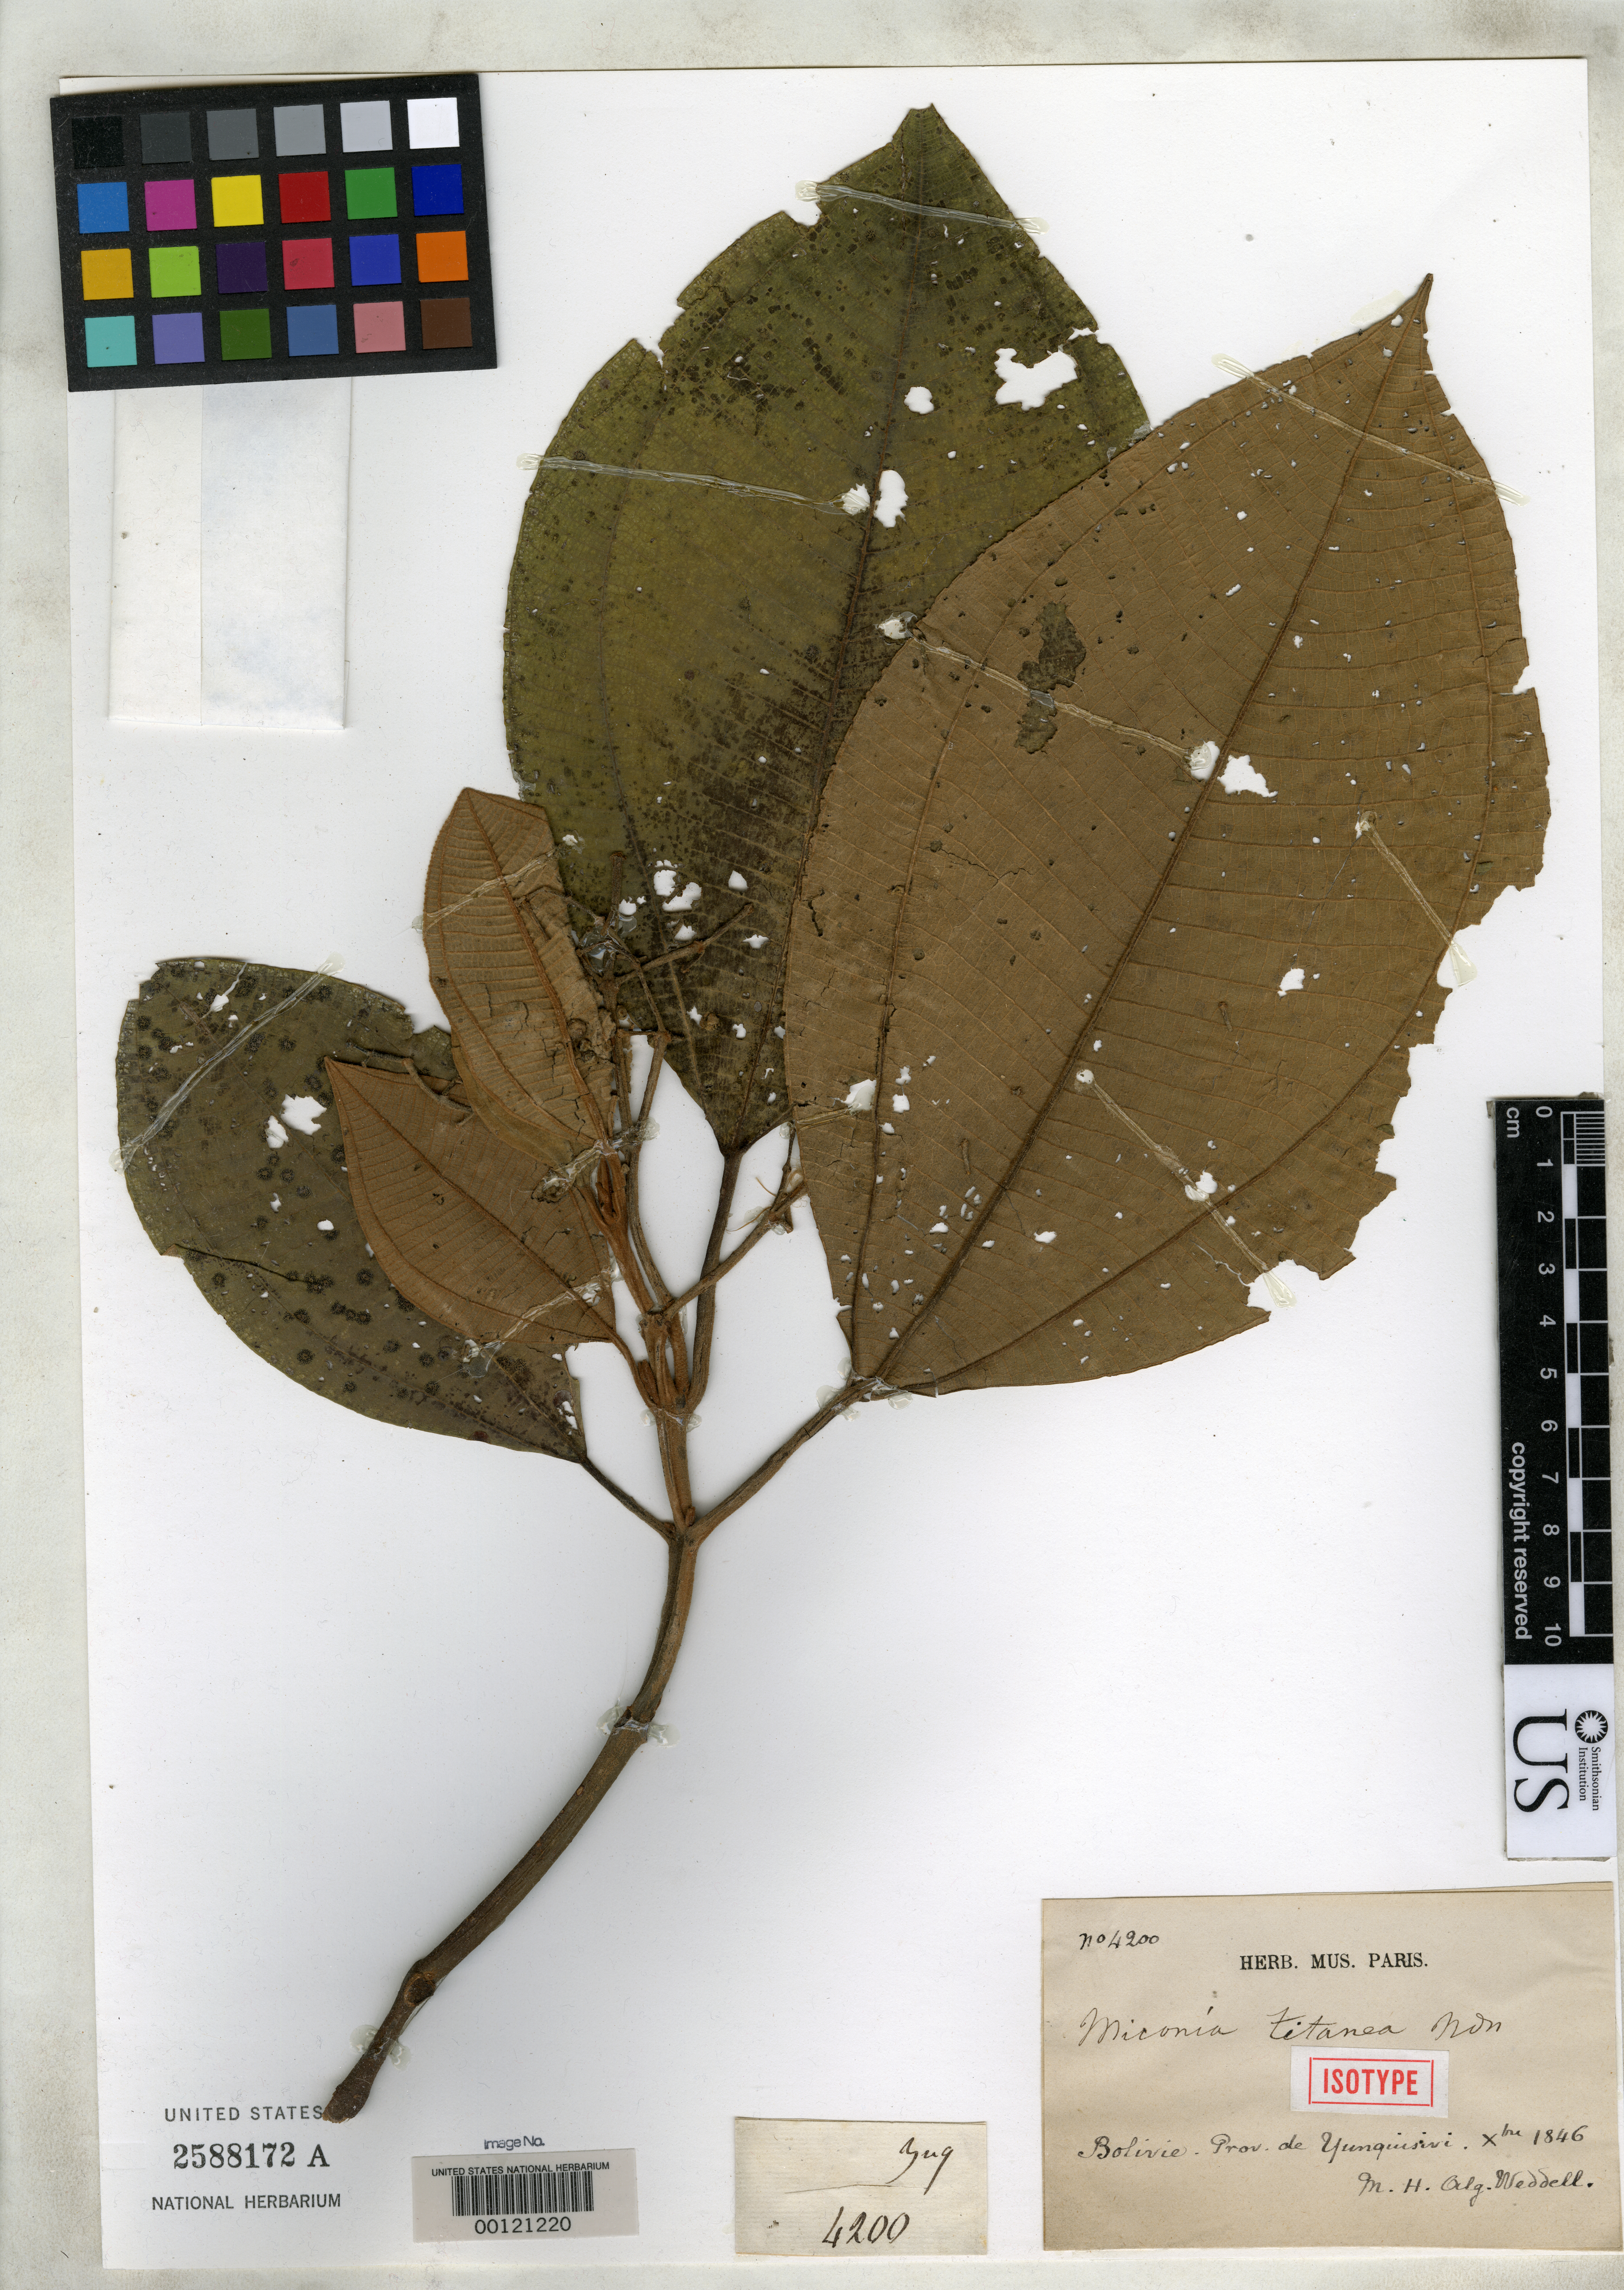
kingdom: Plantae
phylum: Tracheophyta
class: Magnoliopsida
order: Myrtales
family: Melastomataceae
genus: Miconia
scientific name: Miconia titanea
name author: Naudin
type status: Isotype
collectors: H. A. Weddell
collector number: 4200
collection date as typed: Oct 1846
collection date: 1846-10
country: Bolivia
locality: Yunquisivi.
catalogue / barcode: US 2588172A